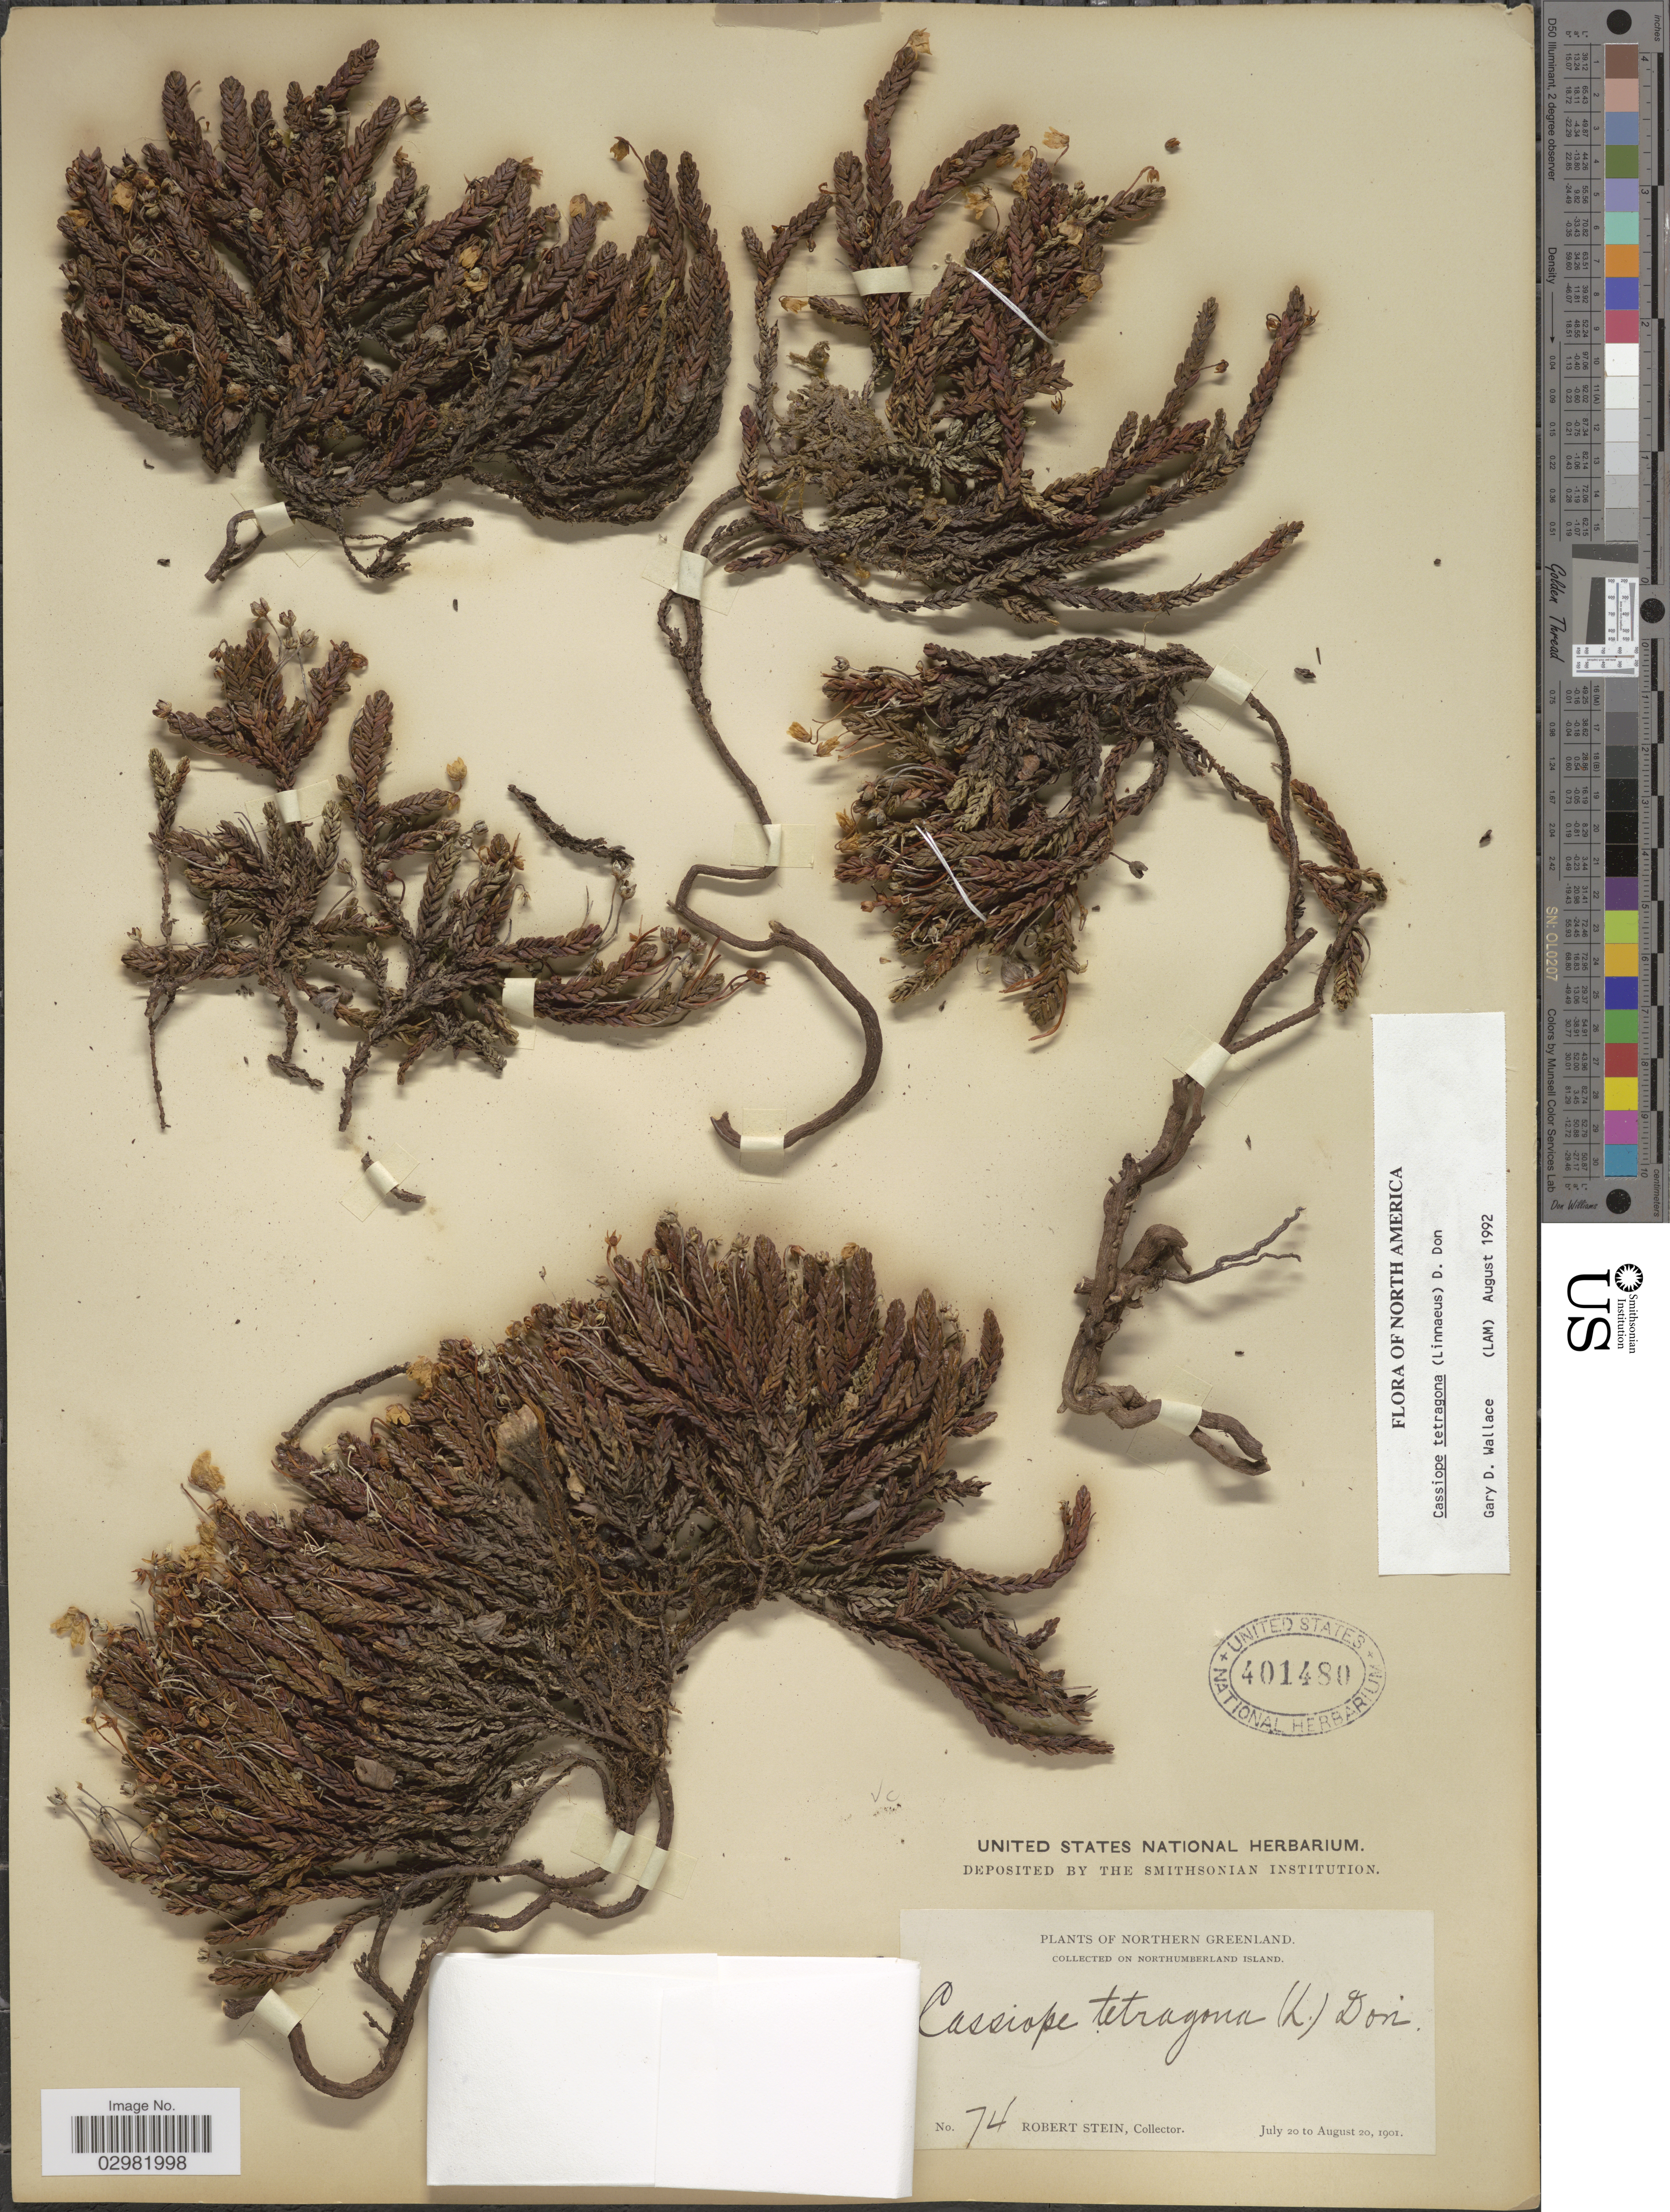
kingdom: Plantae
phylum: Tracheophyta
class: Magnoliopsida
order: Ericales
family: Ericaceae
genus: Cassiope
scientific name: Cassiope tetragona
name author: (L.) D. Don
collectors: R. Stein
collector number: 74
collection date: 1901-07-20/1901-08-20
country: Greenland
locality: Northern Greenland, on Northumberland Island.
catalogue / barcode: US 401480